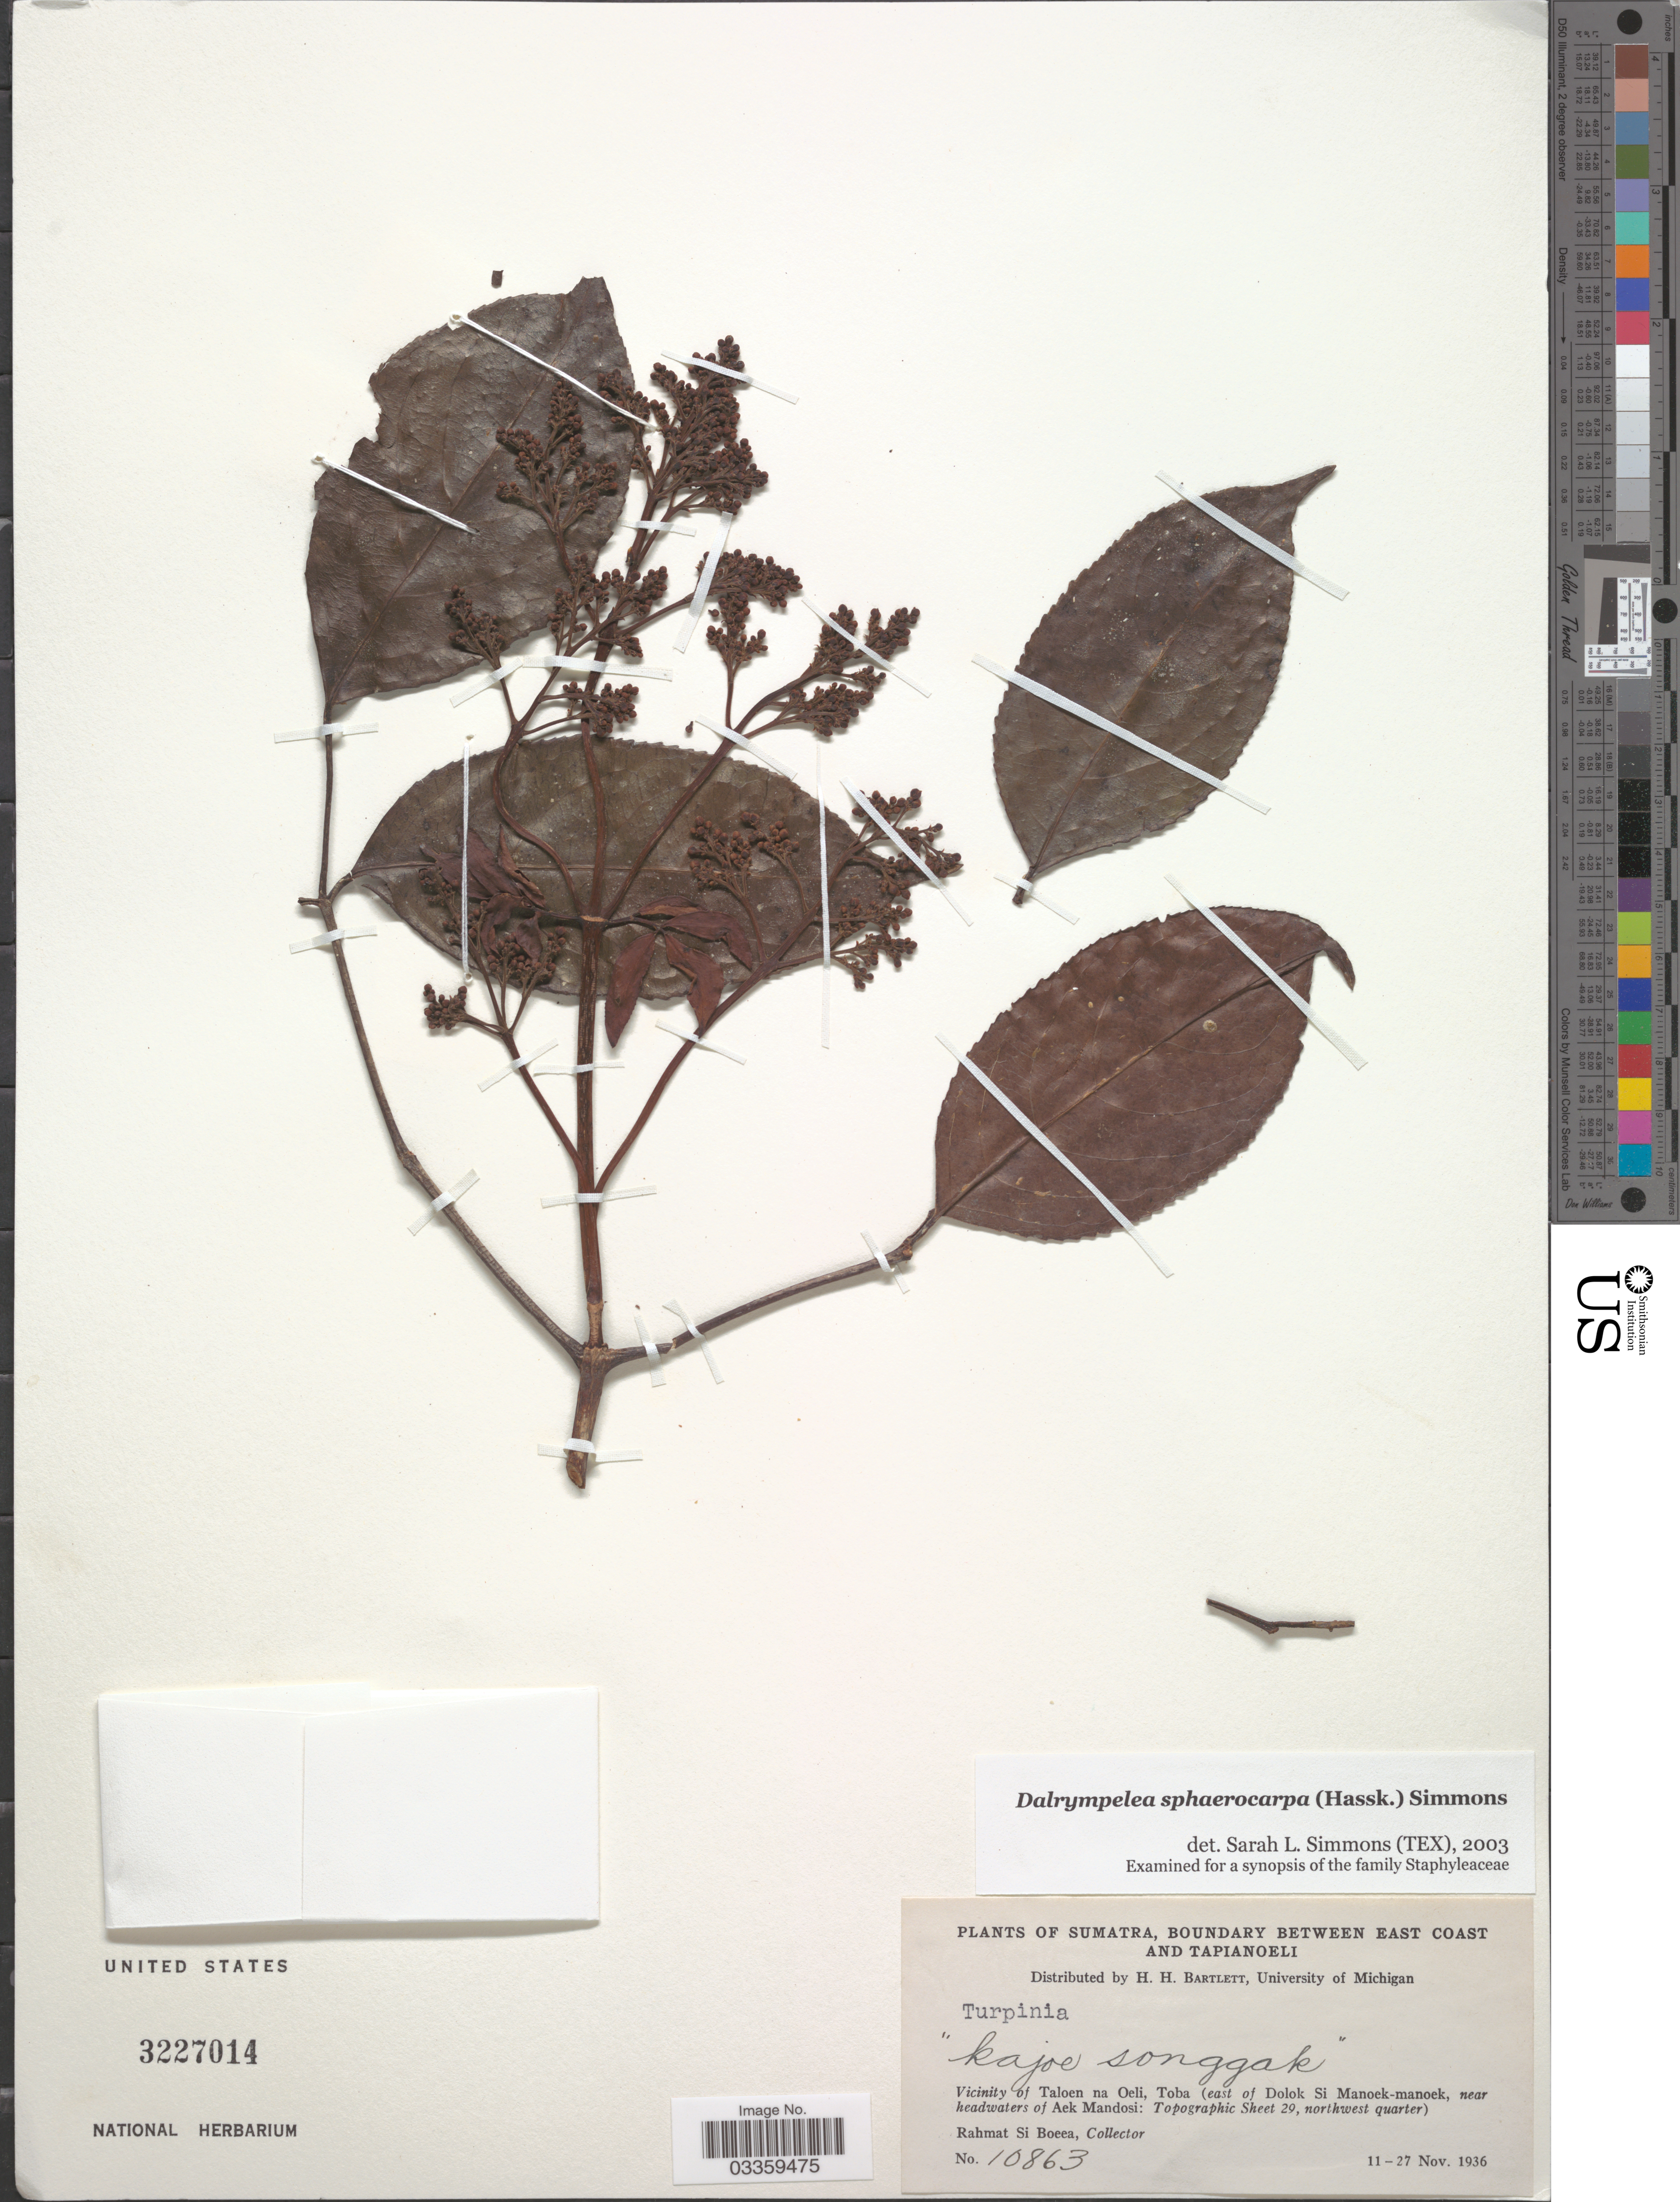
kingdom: Plantae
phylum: Tracheophyta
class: Magnoliopsida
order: Crossosomatales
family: Staphyleaceae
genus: Dalrympelea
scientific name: Dalrympelea sphaerocarpa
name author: (Hassk.) Nor-Ezzaw.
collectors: Rahmat Si Boeea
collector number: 10863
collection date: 1936-11-11/1936-11-27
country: Indonesia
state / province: Sumatra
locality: Boundary between East Coast and Tapianoeli. Vicinity of Taloen na Oeli, Toba (east of Dolok Si Manoek-manoek, near headwaters of Aek Mandosi: Topographic Sheet 29, northwest quarter).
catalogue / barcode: US 3227014